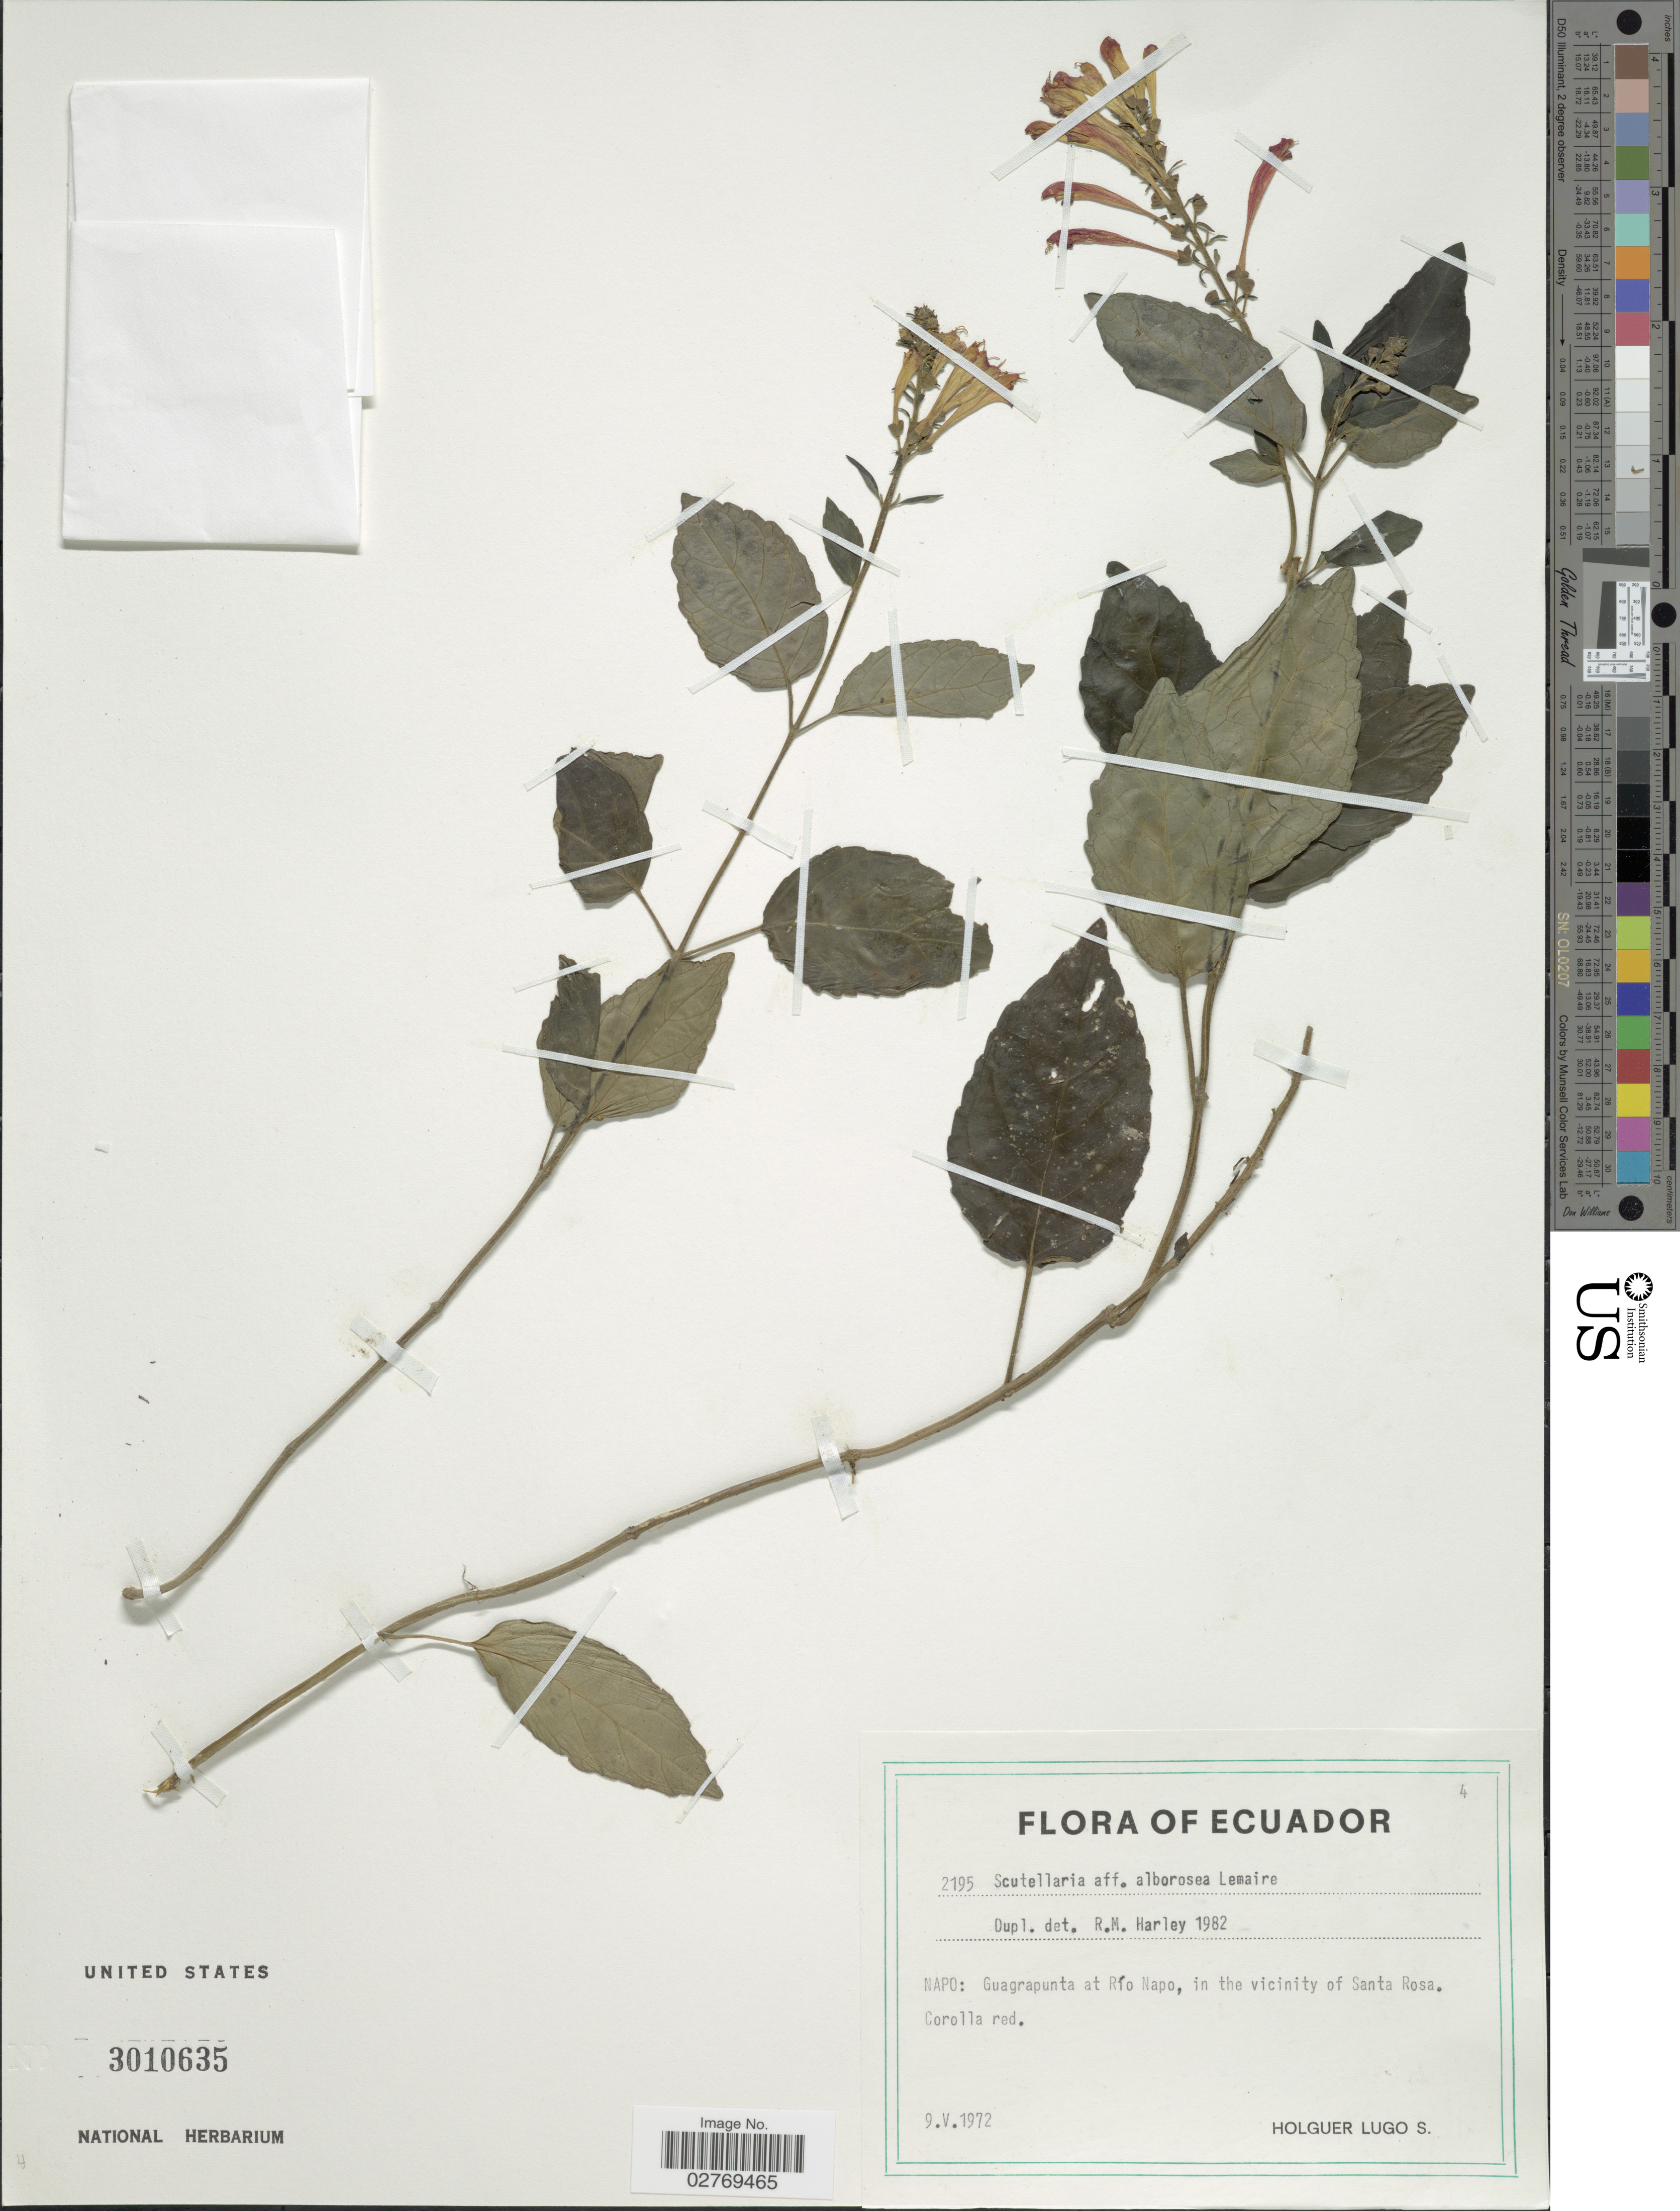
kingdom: Plantae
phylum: Tracheophyta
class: Magnoliopsida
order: Lamiales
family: Lamiaceae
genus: Scutellaria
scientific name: Scutellaria alborosea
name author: Lem.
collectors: H. Lugo S.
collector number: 2195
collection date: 1972-05-09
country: Ecuador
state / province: Napo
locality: Guagrapunta at Río Napo, in the vicinity of Santa Rosa.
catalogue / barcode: US 3010635